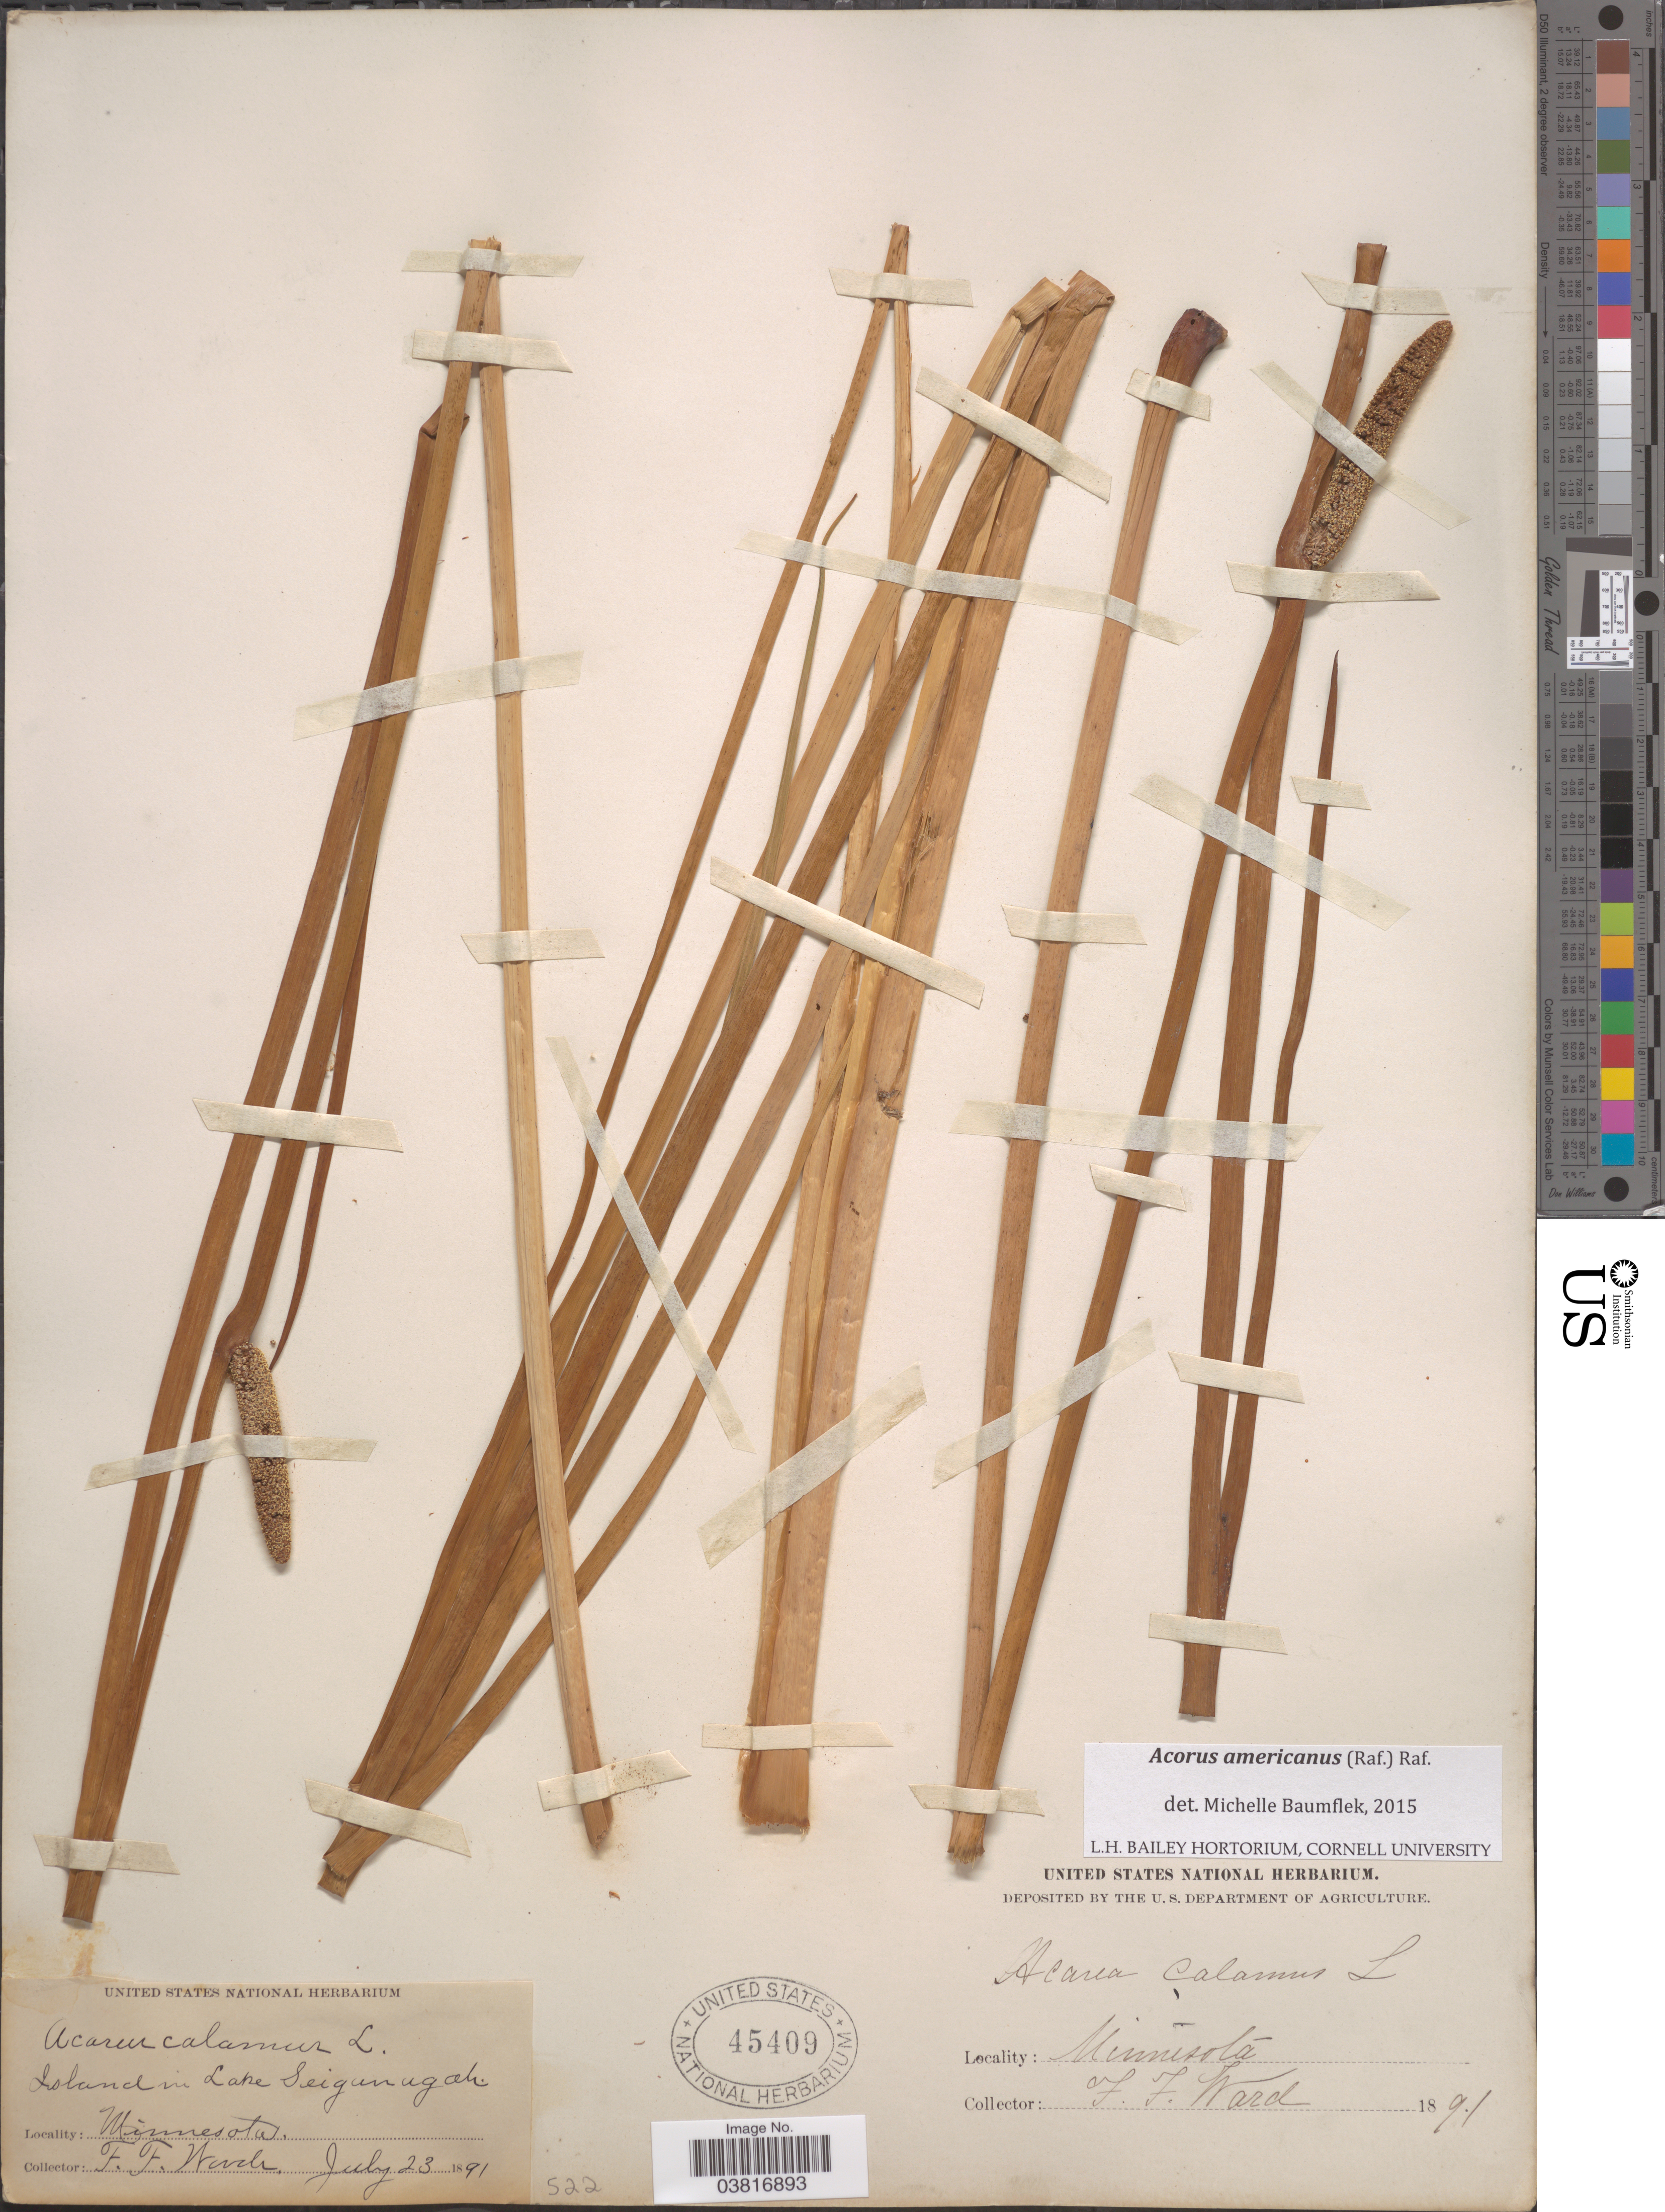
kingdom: Plantae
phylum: Tracheophyta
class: Liliopsida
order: Acorales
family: Acoraceae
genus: Acorus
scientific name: Acorus americanus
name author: (Raf.) Raf.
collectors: F. Woods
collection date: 1891-07-23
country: United States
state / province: Minnesota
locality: Island in Lake Seiganagah.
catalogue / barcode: US 45409